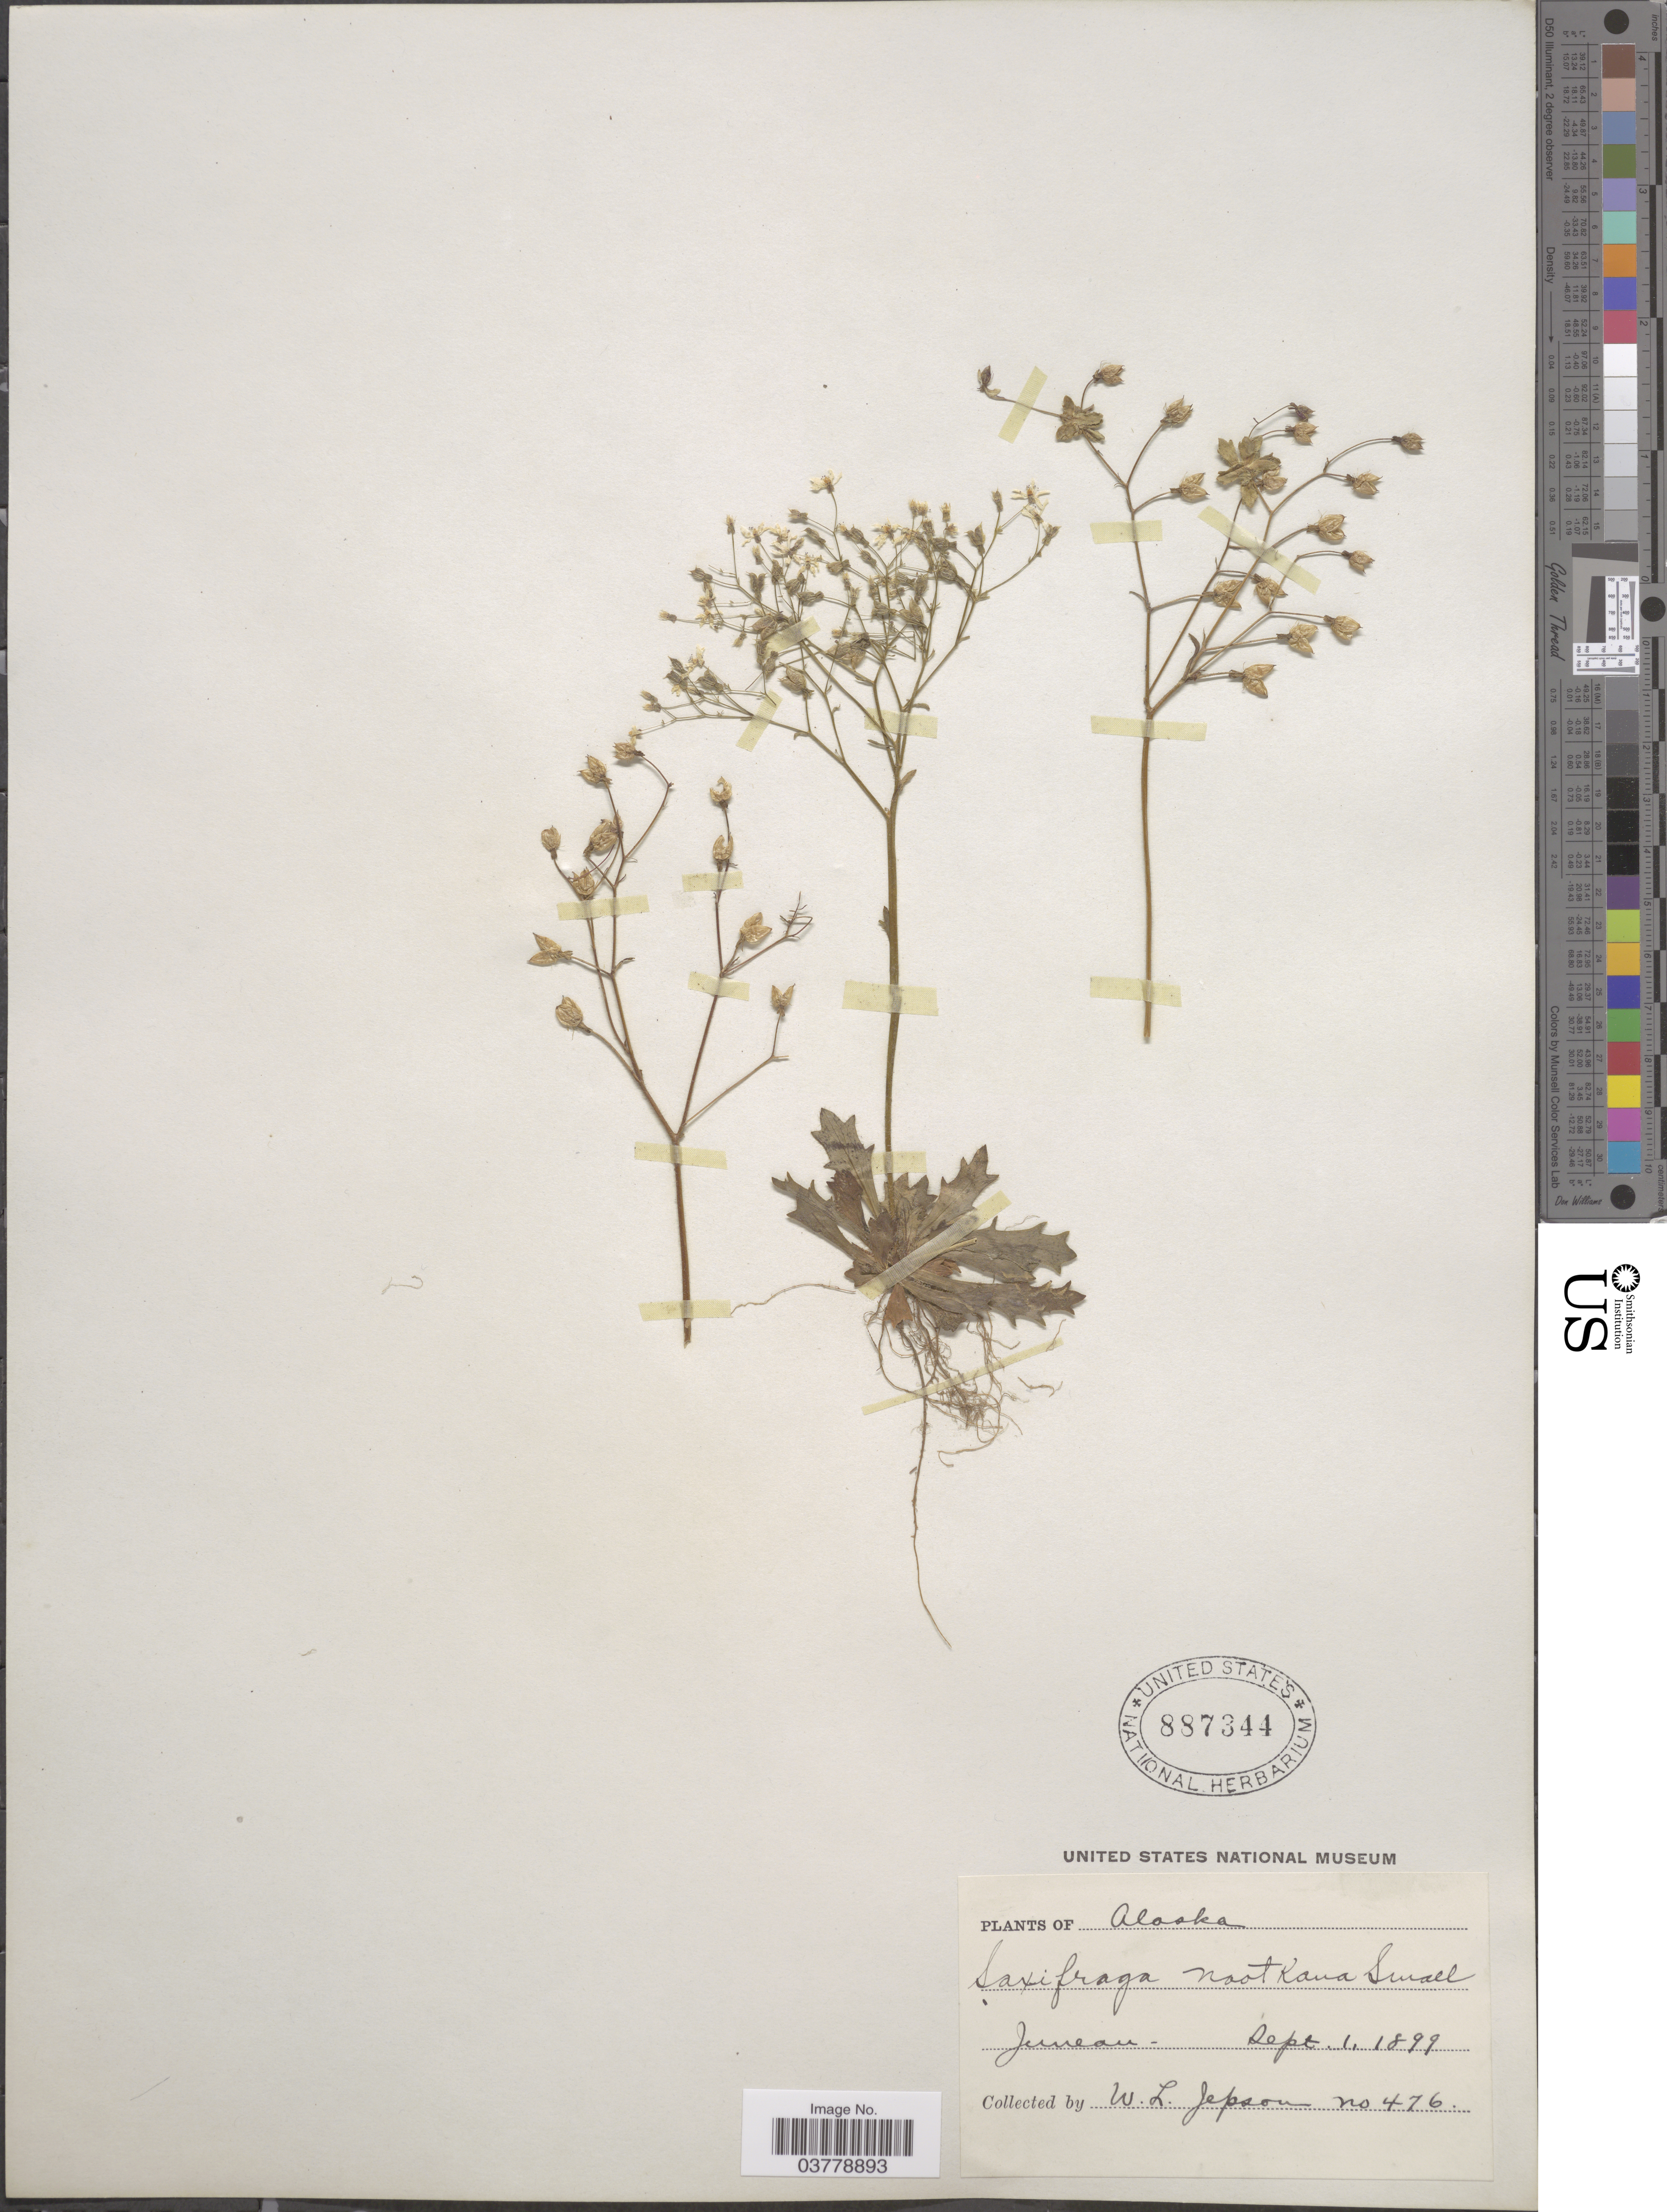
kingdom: Plantae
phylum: Tracheophyta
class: Magnoliopsida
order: Saxifragales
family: Saxifragaceae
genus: Micranthes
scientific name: Micranthes ferruginea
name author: (Graham) Brouillet & Gornall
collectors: W. L. Jepson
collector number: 476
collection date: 1899-09-01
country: United States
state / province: Alaska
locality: Juneau.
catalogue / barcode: US 887344